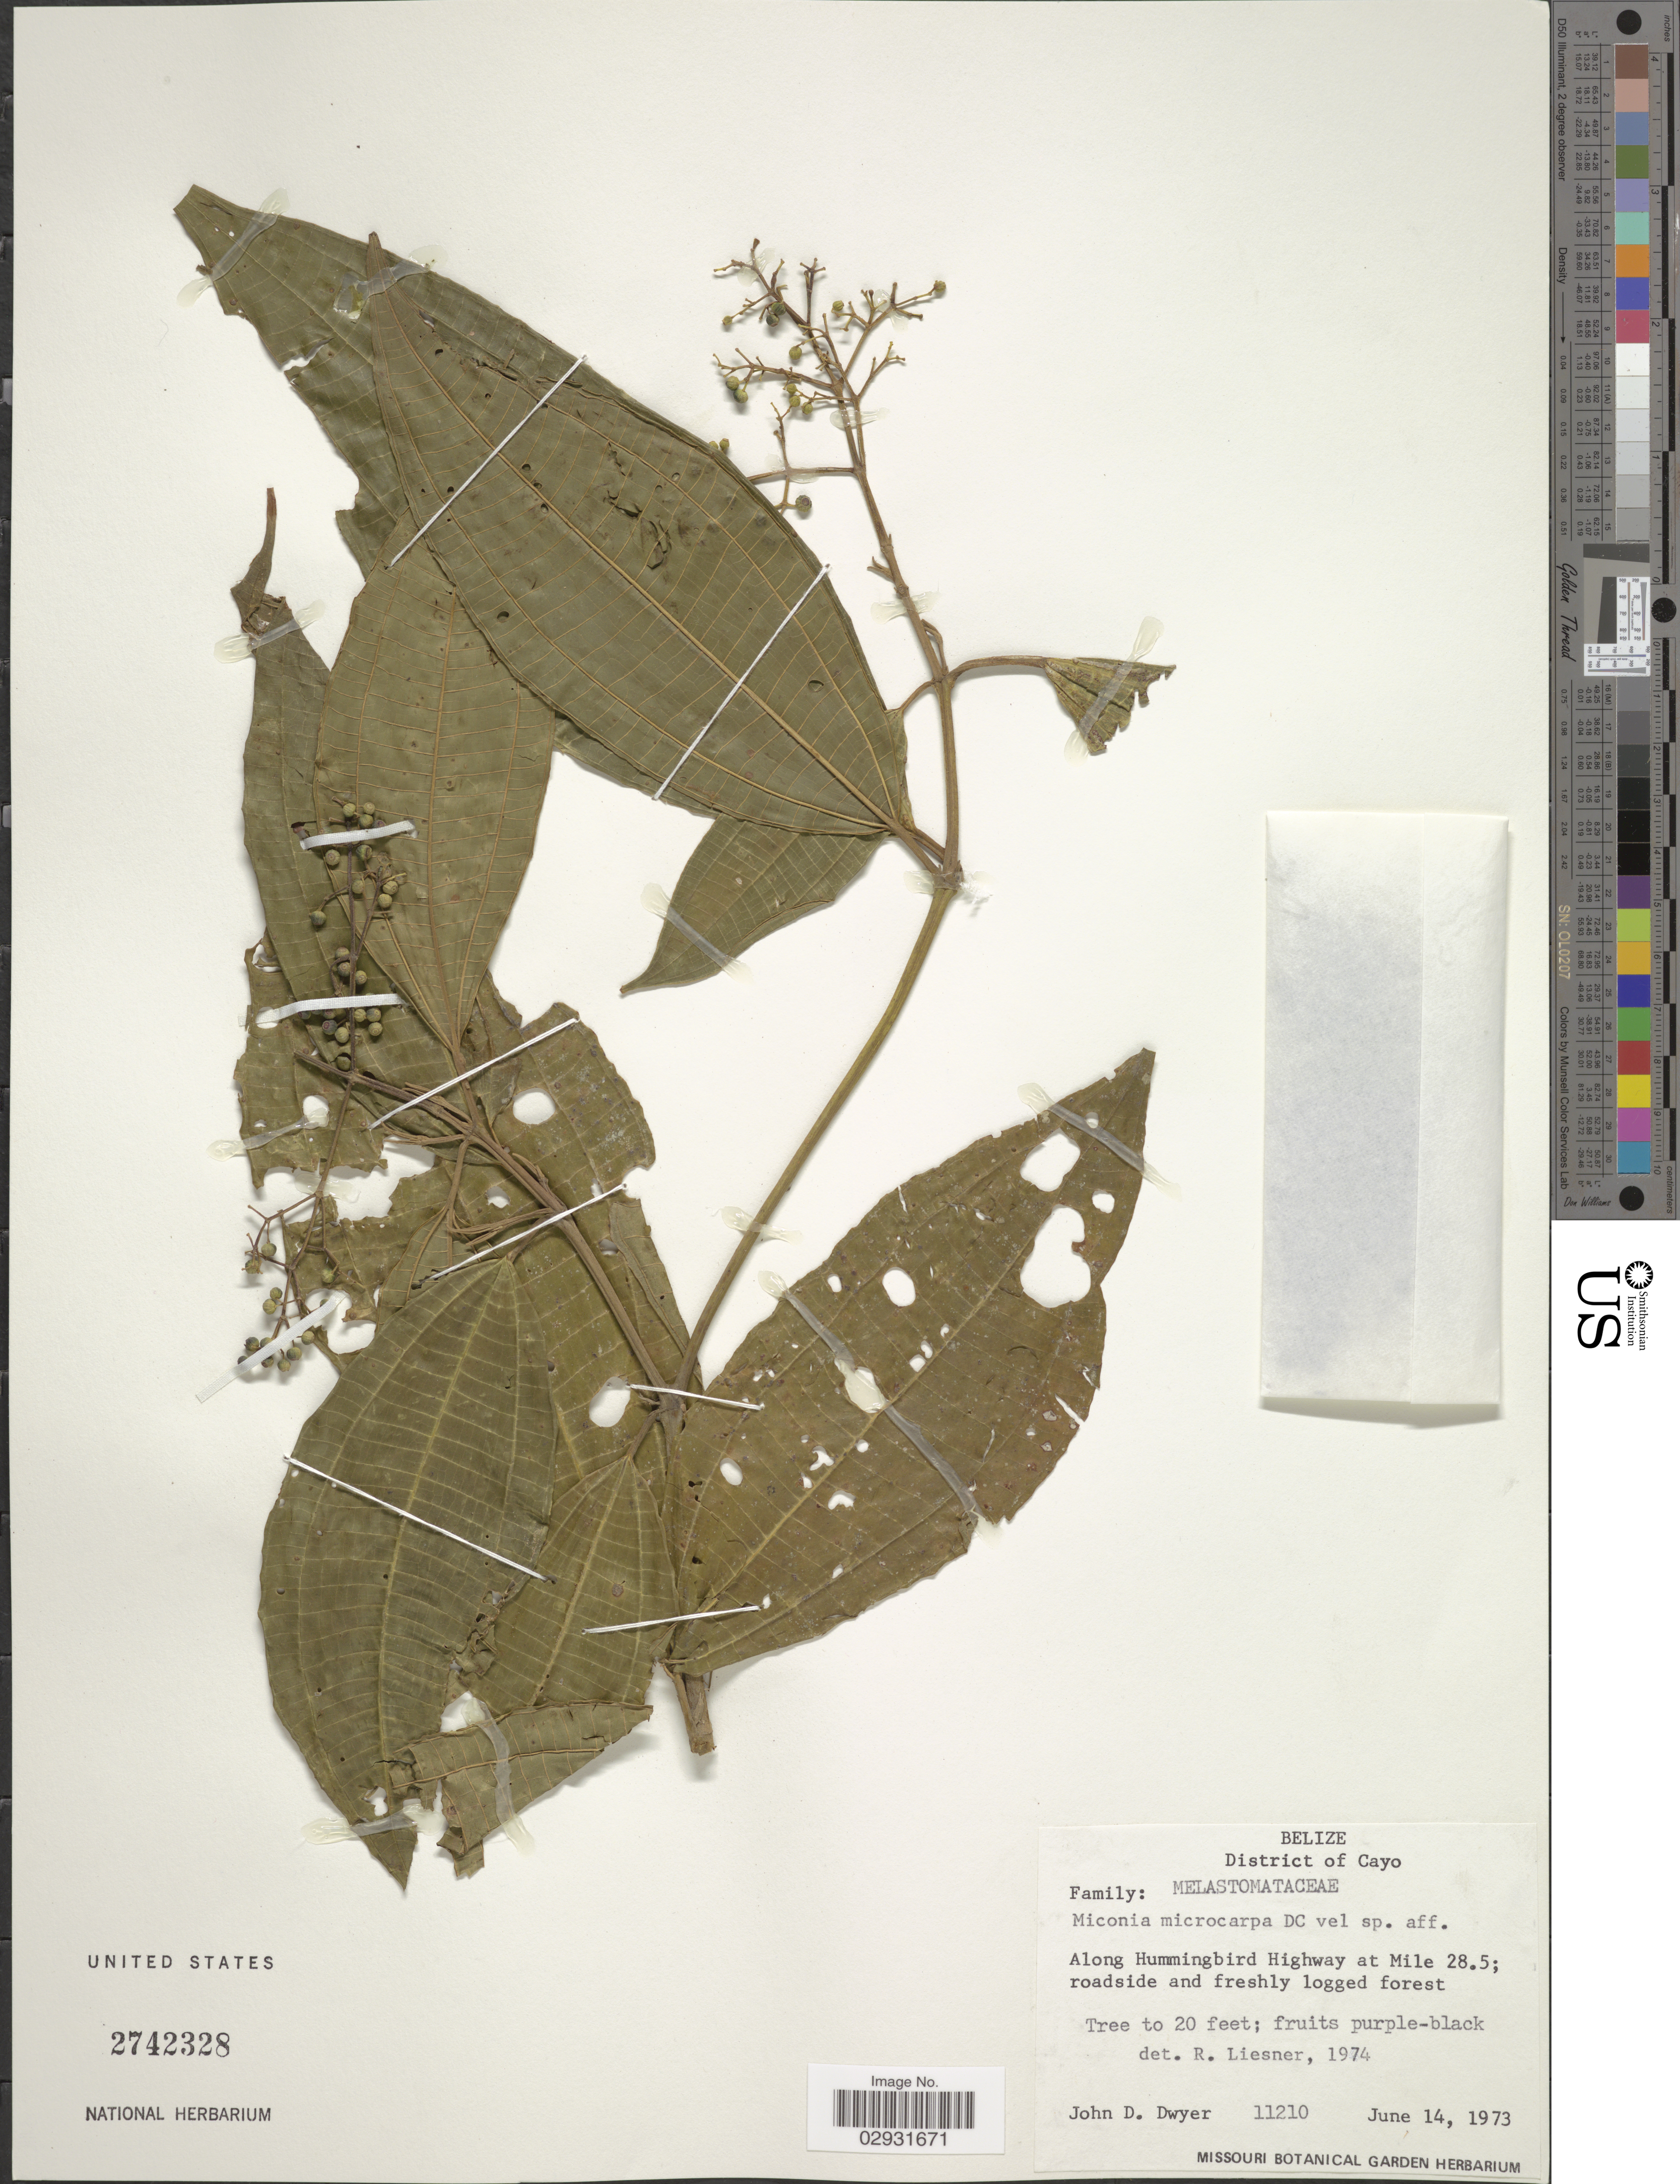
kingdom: Plantae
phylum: Tracheophyta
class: Magnoliopsida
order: Myrtales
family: Melastomataceae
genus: Miconia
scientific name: Miconia affinis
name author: DC.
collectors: J. D. Dwyer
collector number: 11210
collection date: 1973-06-14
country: Belize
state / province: Cayo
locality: District of Cayo. Along Hummingbird Highway at Mile 28.5.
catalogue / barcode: US 2742328